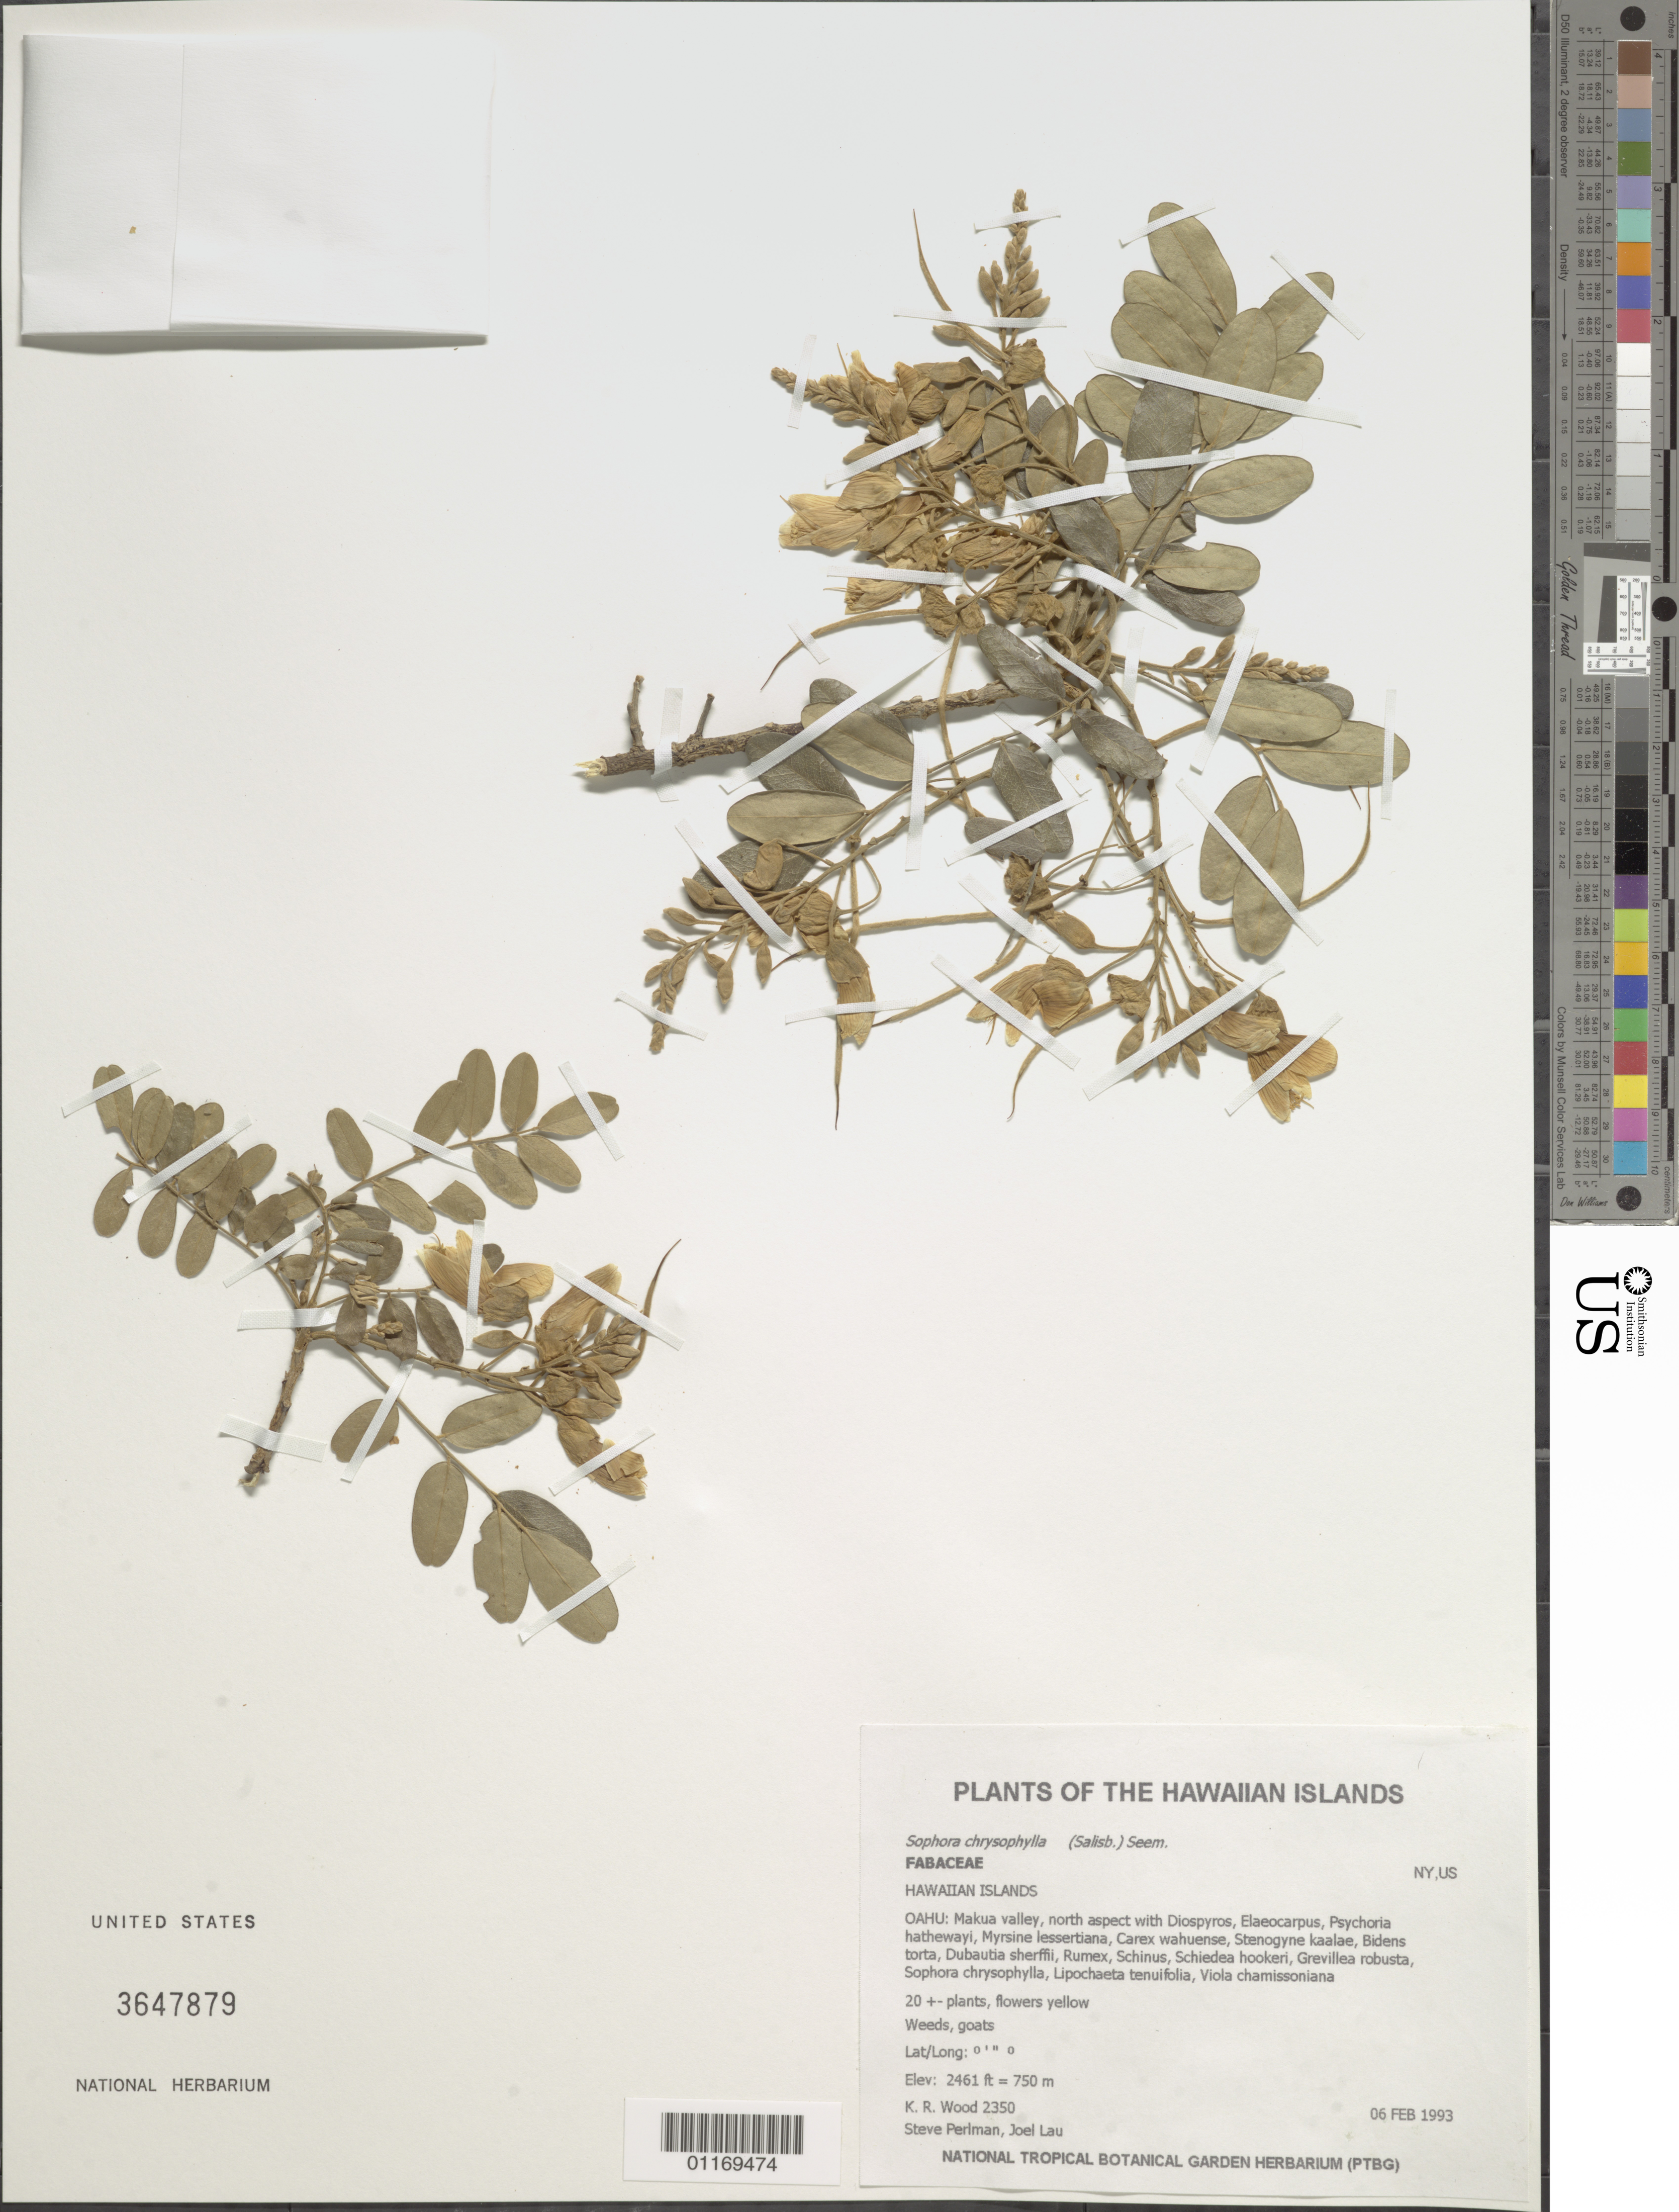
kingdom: Plantae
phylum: Tracheophyta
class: Magnoliopsida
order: Fabales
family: Fabaceae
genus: Sophora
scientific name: Sophora chrysophylla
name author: (Salisb.) Seem.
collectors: K. R. Wood, S. P. Perlman & J. Lau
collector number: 2350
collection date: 1993-02-06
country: United States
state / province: Hawaii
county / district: Honolulu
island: Oahu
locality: Makua valley, north aspect.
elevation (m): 750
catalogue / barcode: US 3647879